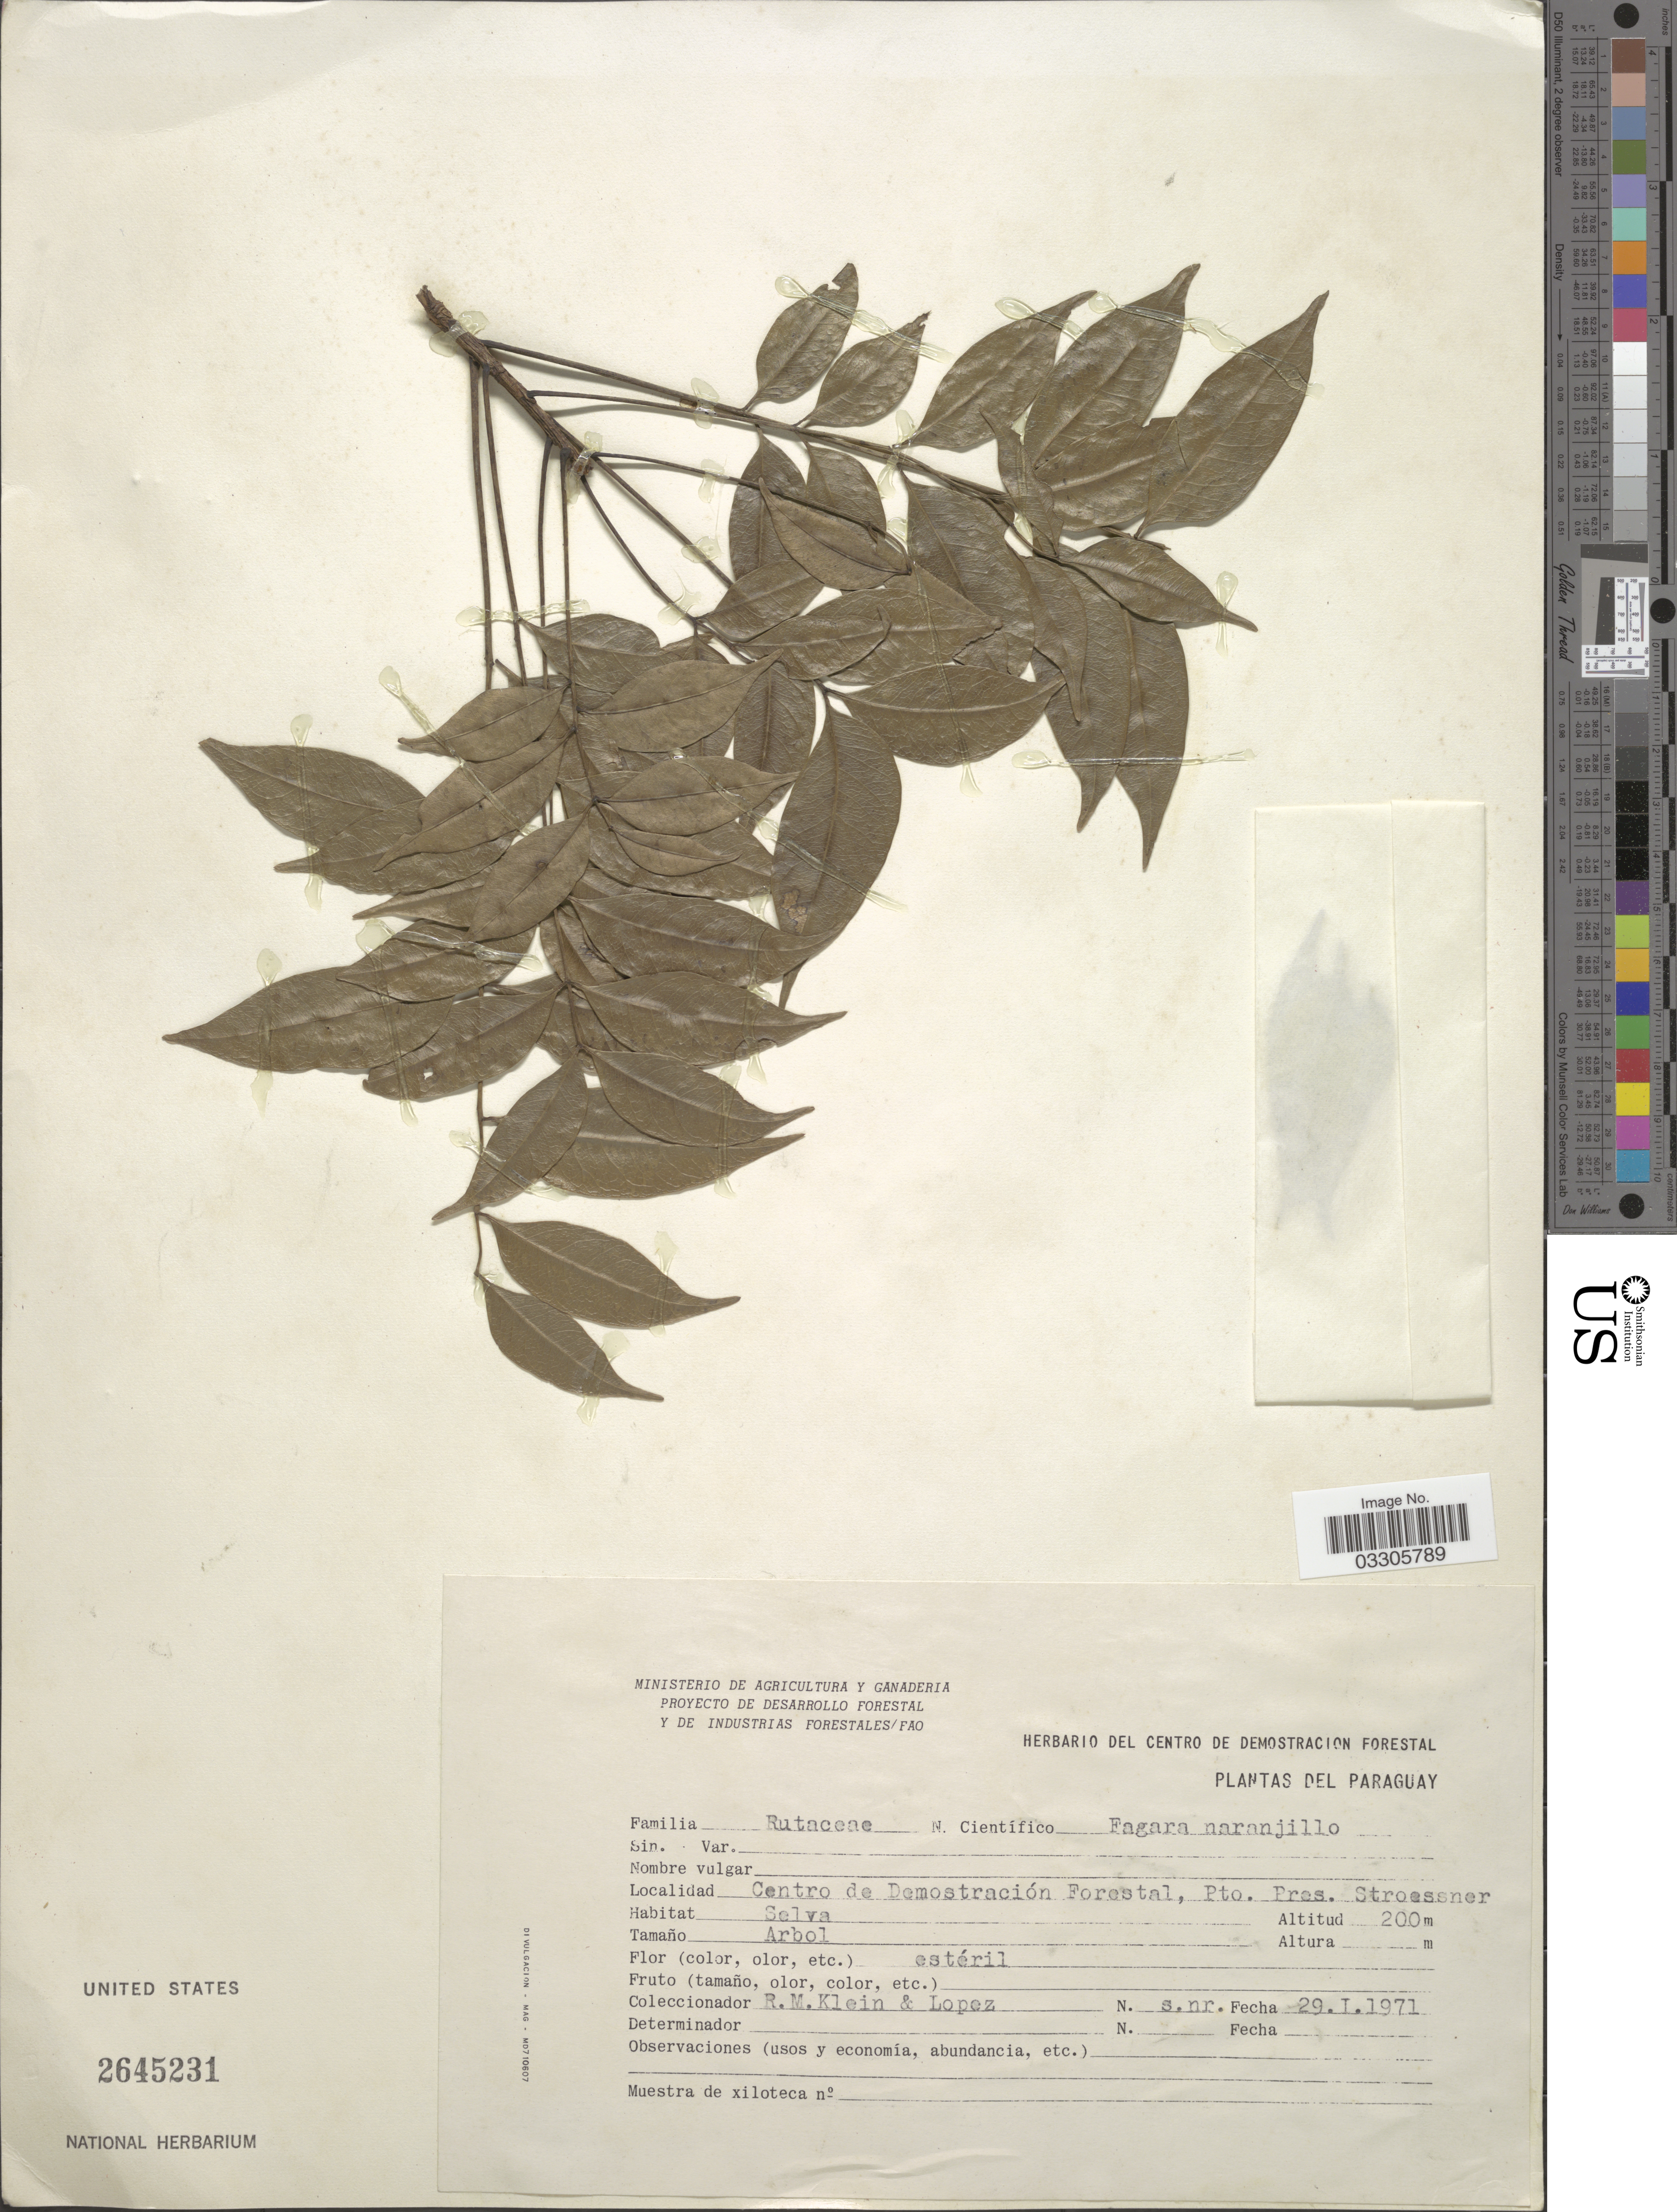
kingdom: Plantae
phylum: Tracheophyta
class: Magnoliopsida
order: Sapindales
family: Rutaceae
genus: Zanthoxylum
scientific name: Zanthoxylum naranjillo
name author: Griseb.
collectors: R. M. Klein & Lopez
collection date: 1971-01-29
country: Paraguay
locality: Centro de Demostración Forestal, Pto. Pres. Stroessner.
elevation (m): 200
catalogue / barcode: US 2645231